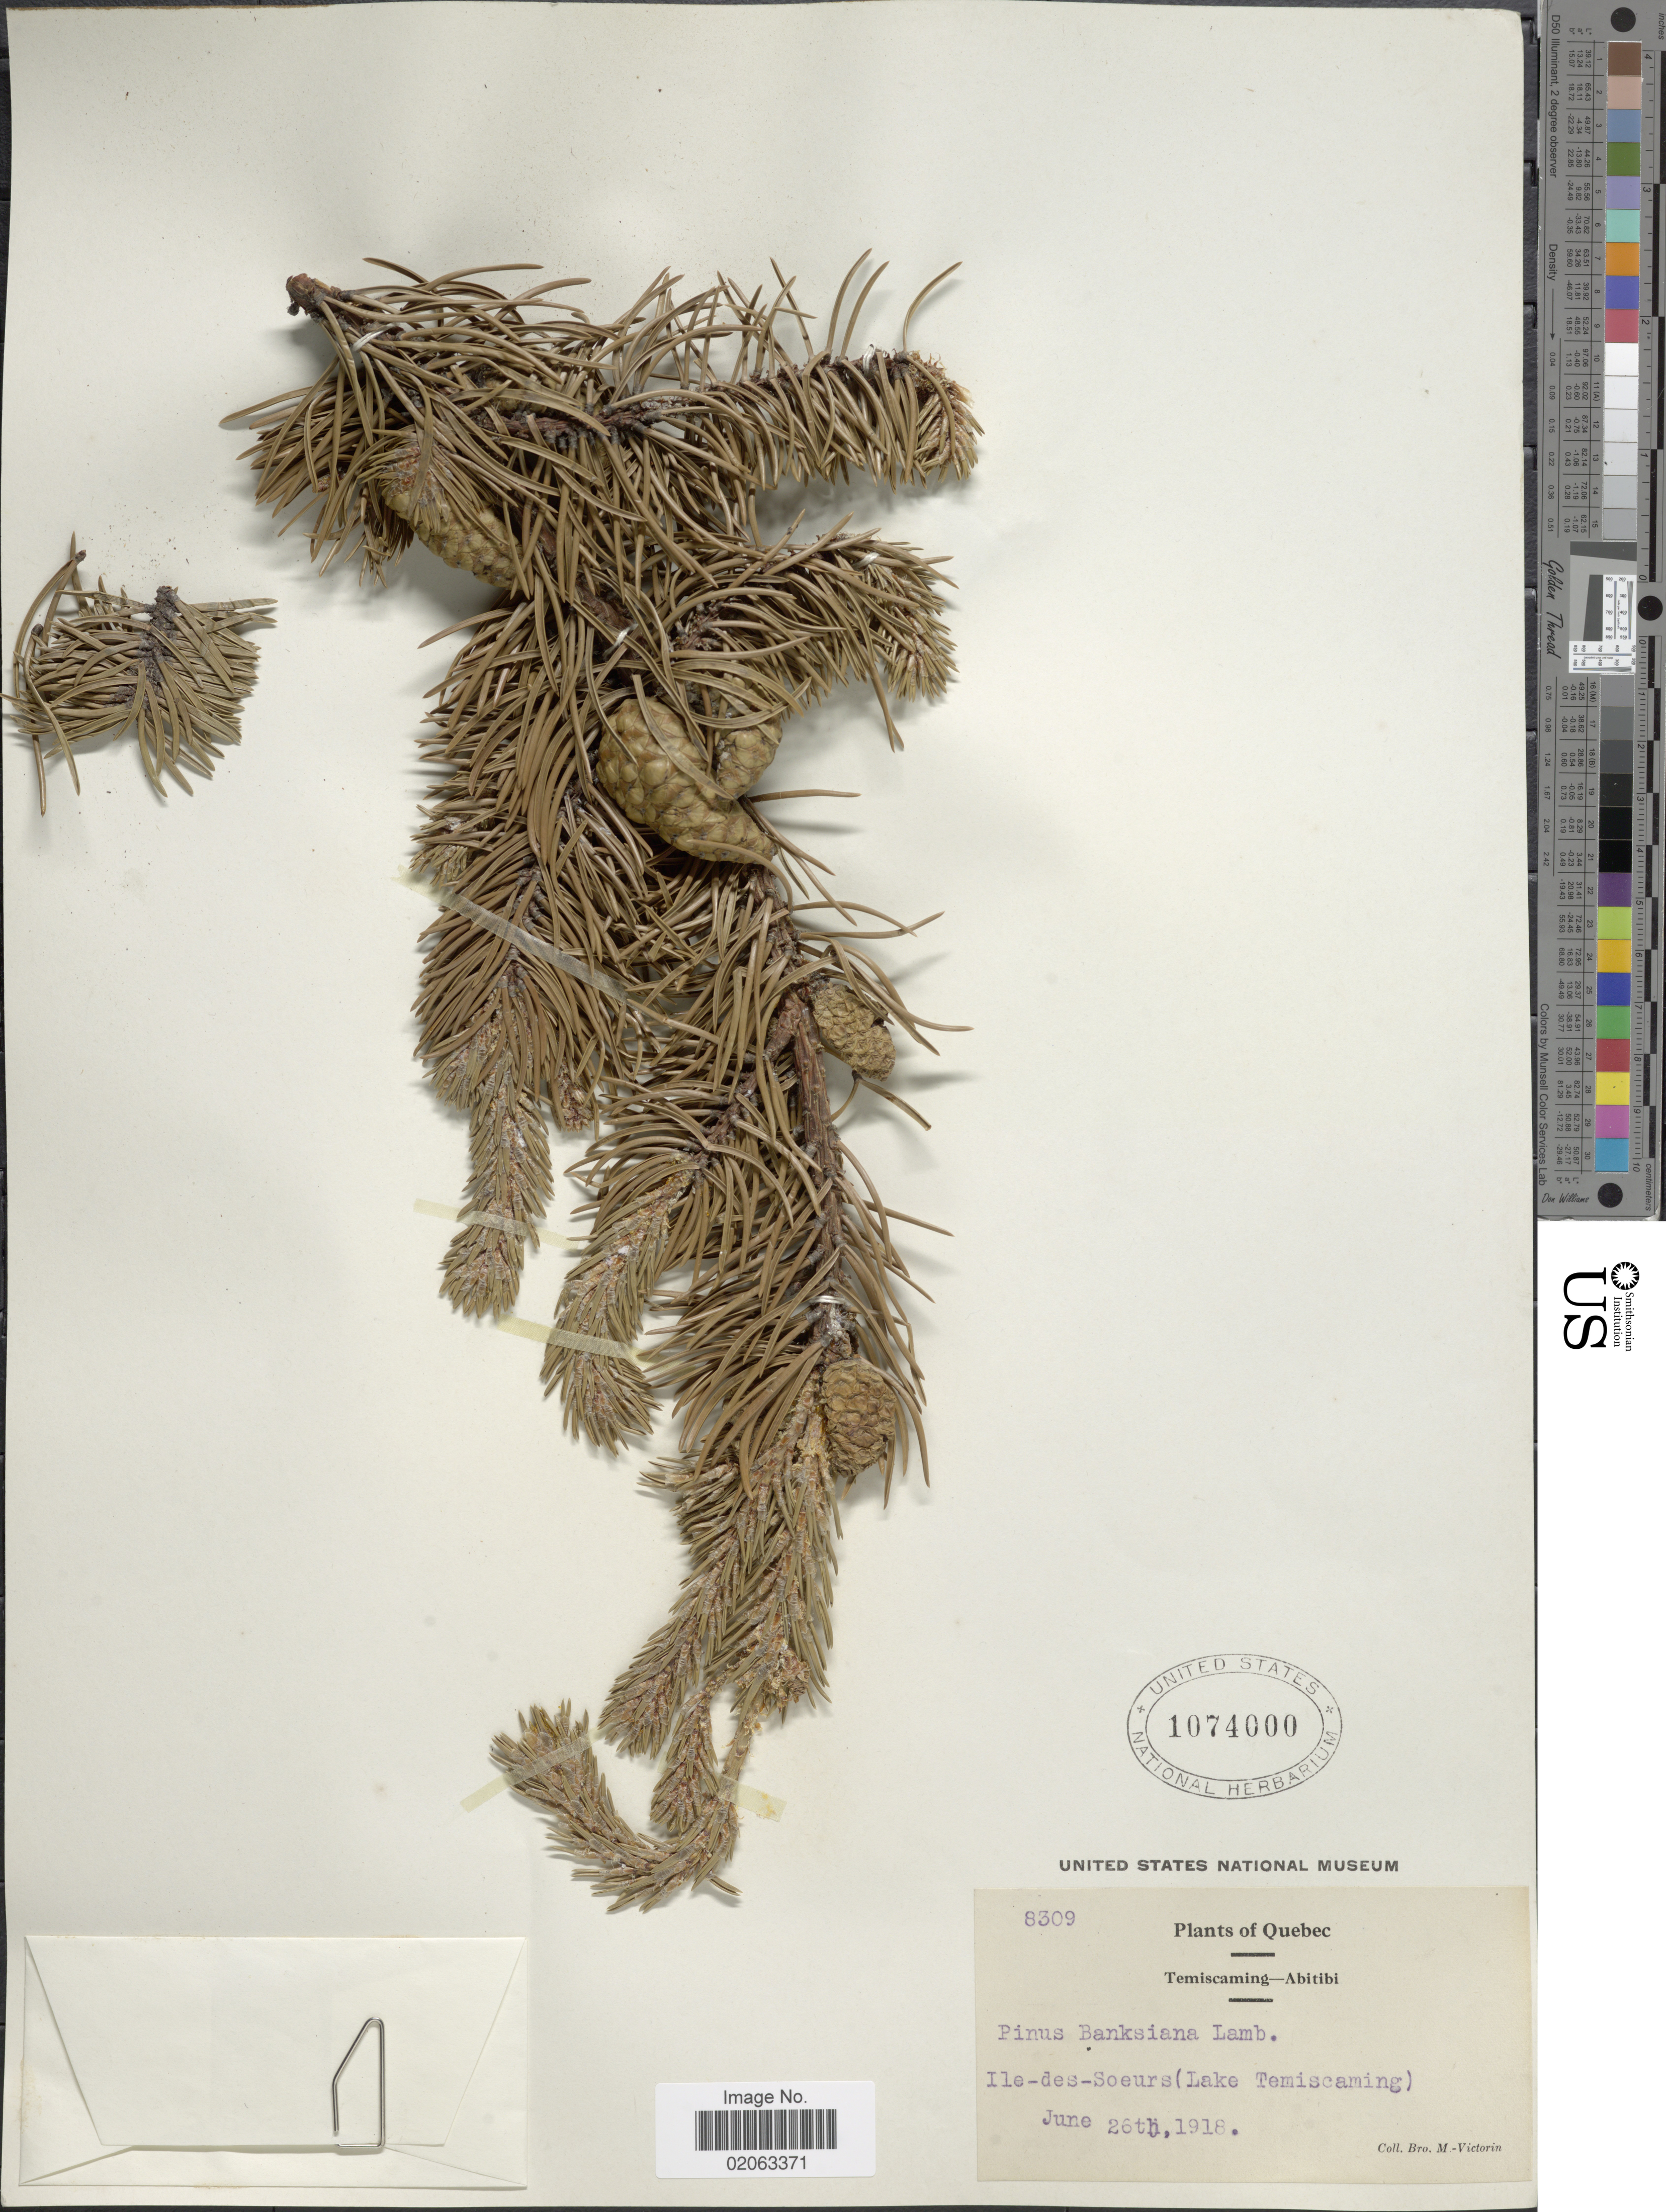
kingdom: Plantae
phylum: Tracheophyta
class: Pinopsida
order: Pinales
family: Pinaceae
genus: Pinus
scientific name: Pinus banksiana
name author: Lamb.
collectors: Fr. Marie-Victorin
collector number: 8309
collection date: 1918-06-26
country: Canada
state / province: Quebec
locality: Temiscaming-Abitibi, Ile-des-Soeurs (Lake Temiscaming)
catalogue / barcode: US 1074000